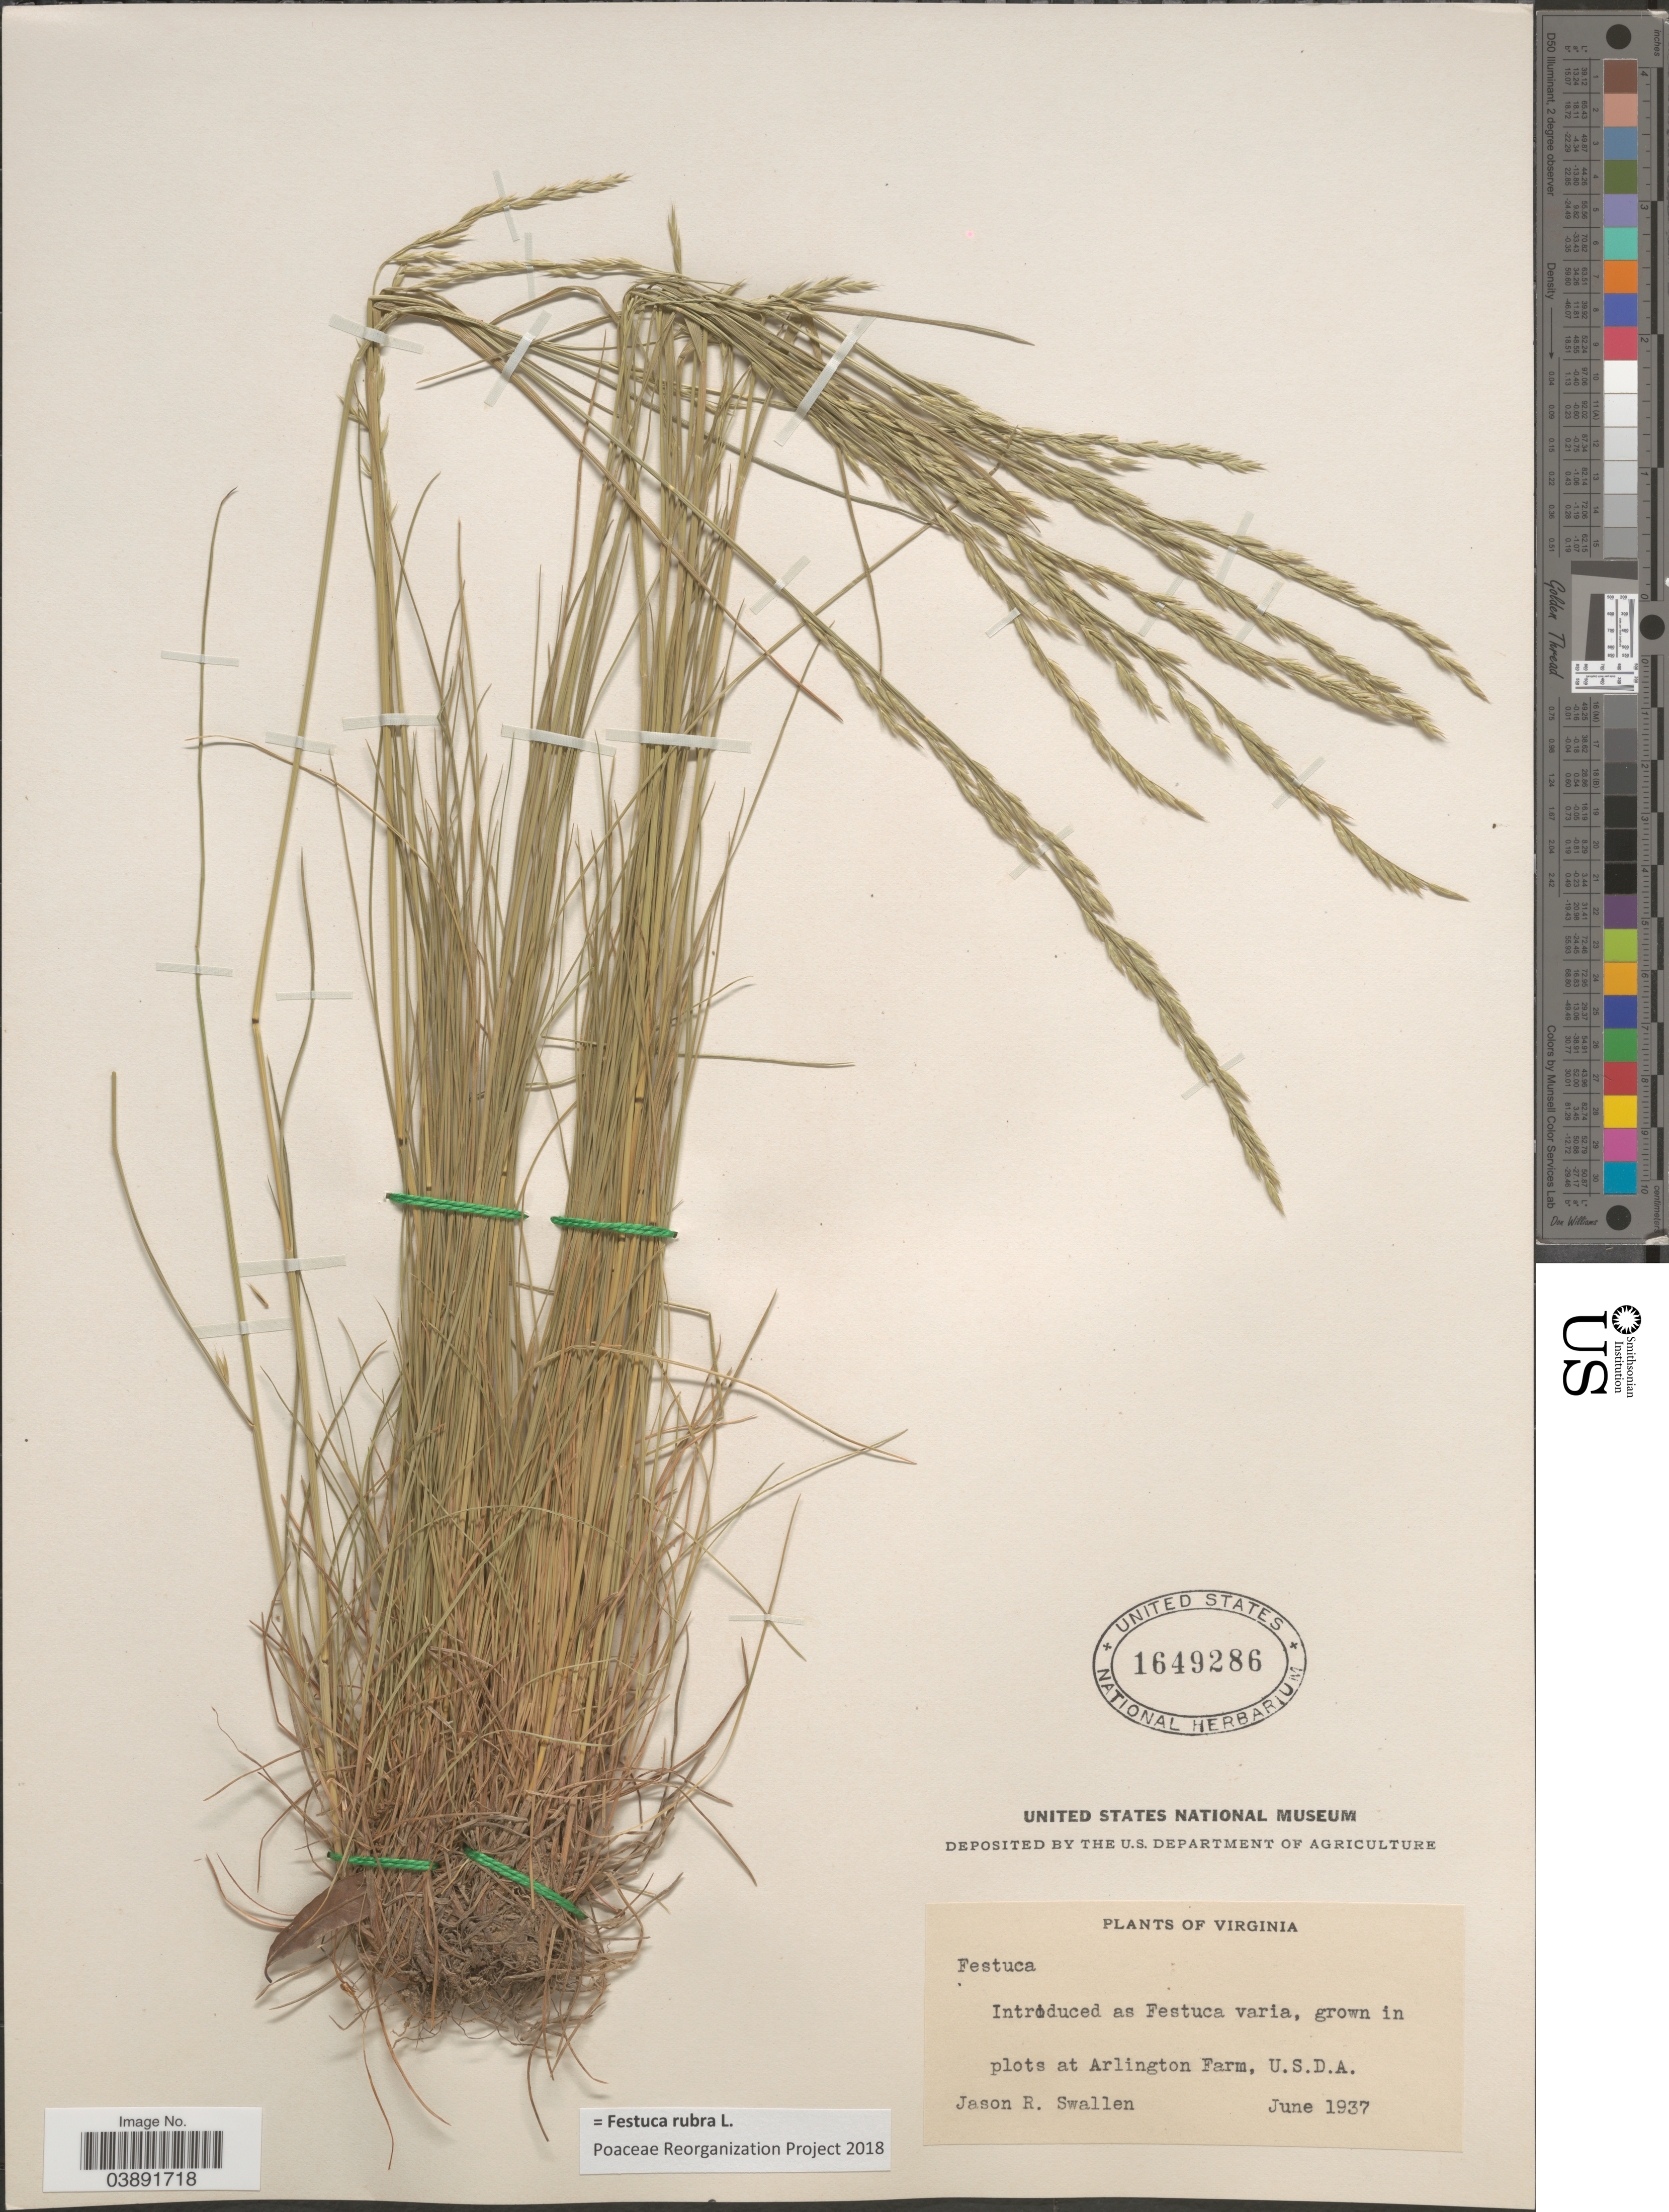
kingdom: Plantae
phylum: Tracheophyta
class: Liliopsida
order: Poales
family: Poaceae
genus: Festuca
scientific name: Festuca rubra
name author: L.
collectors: J. R. Swallen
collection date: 1937-06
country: United States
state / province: Virginia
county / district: Arlington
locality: Arlington Farm, U.S.D.A.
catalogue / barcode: US 1649286